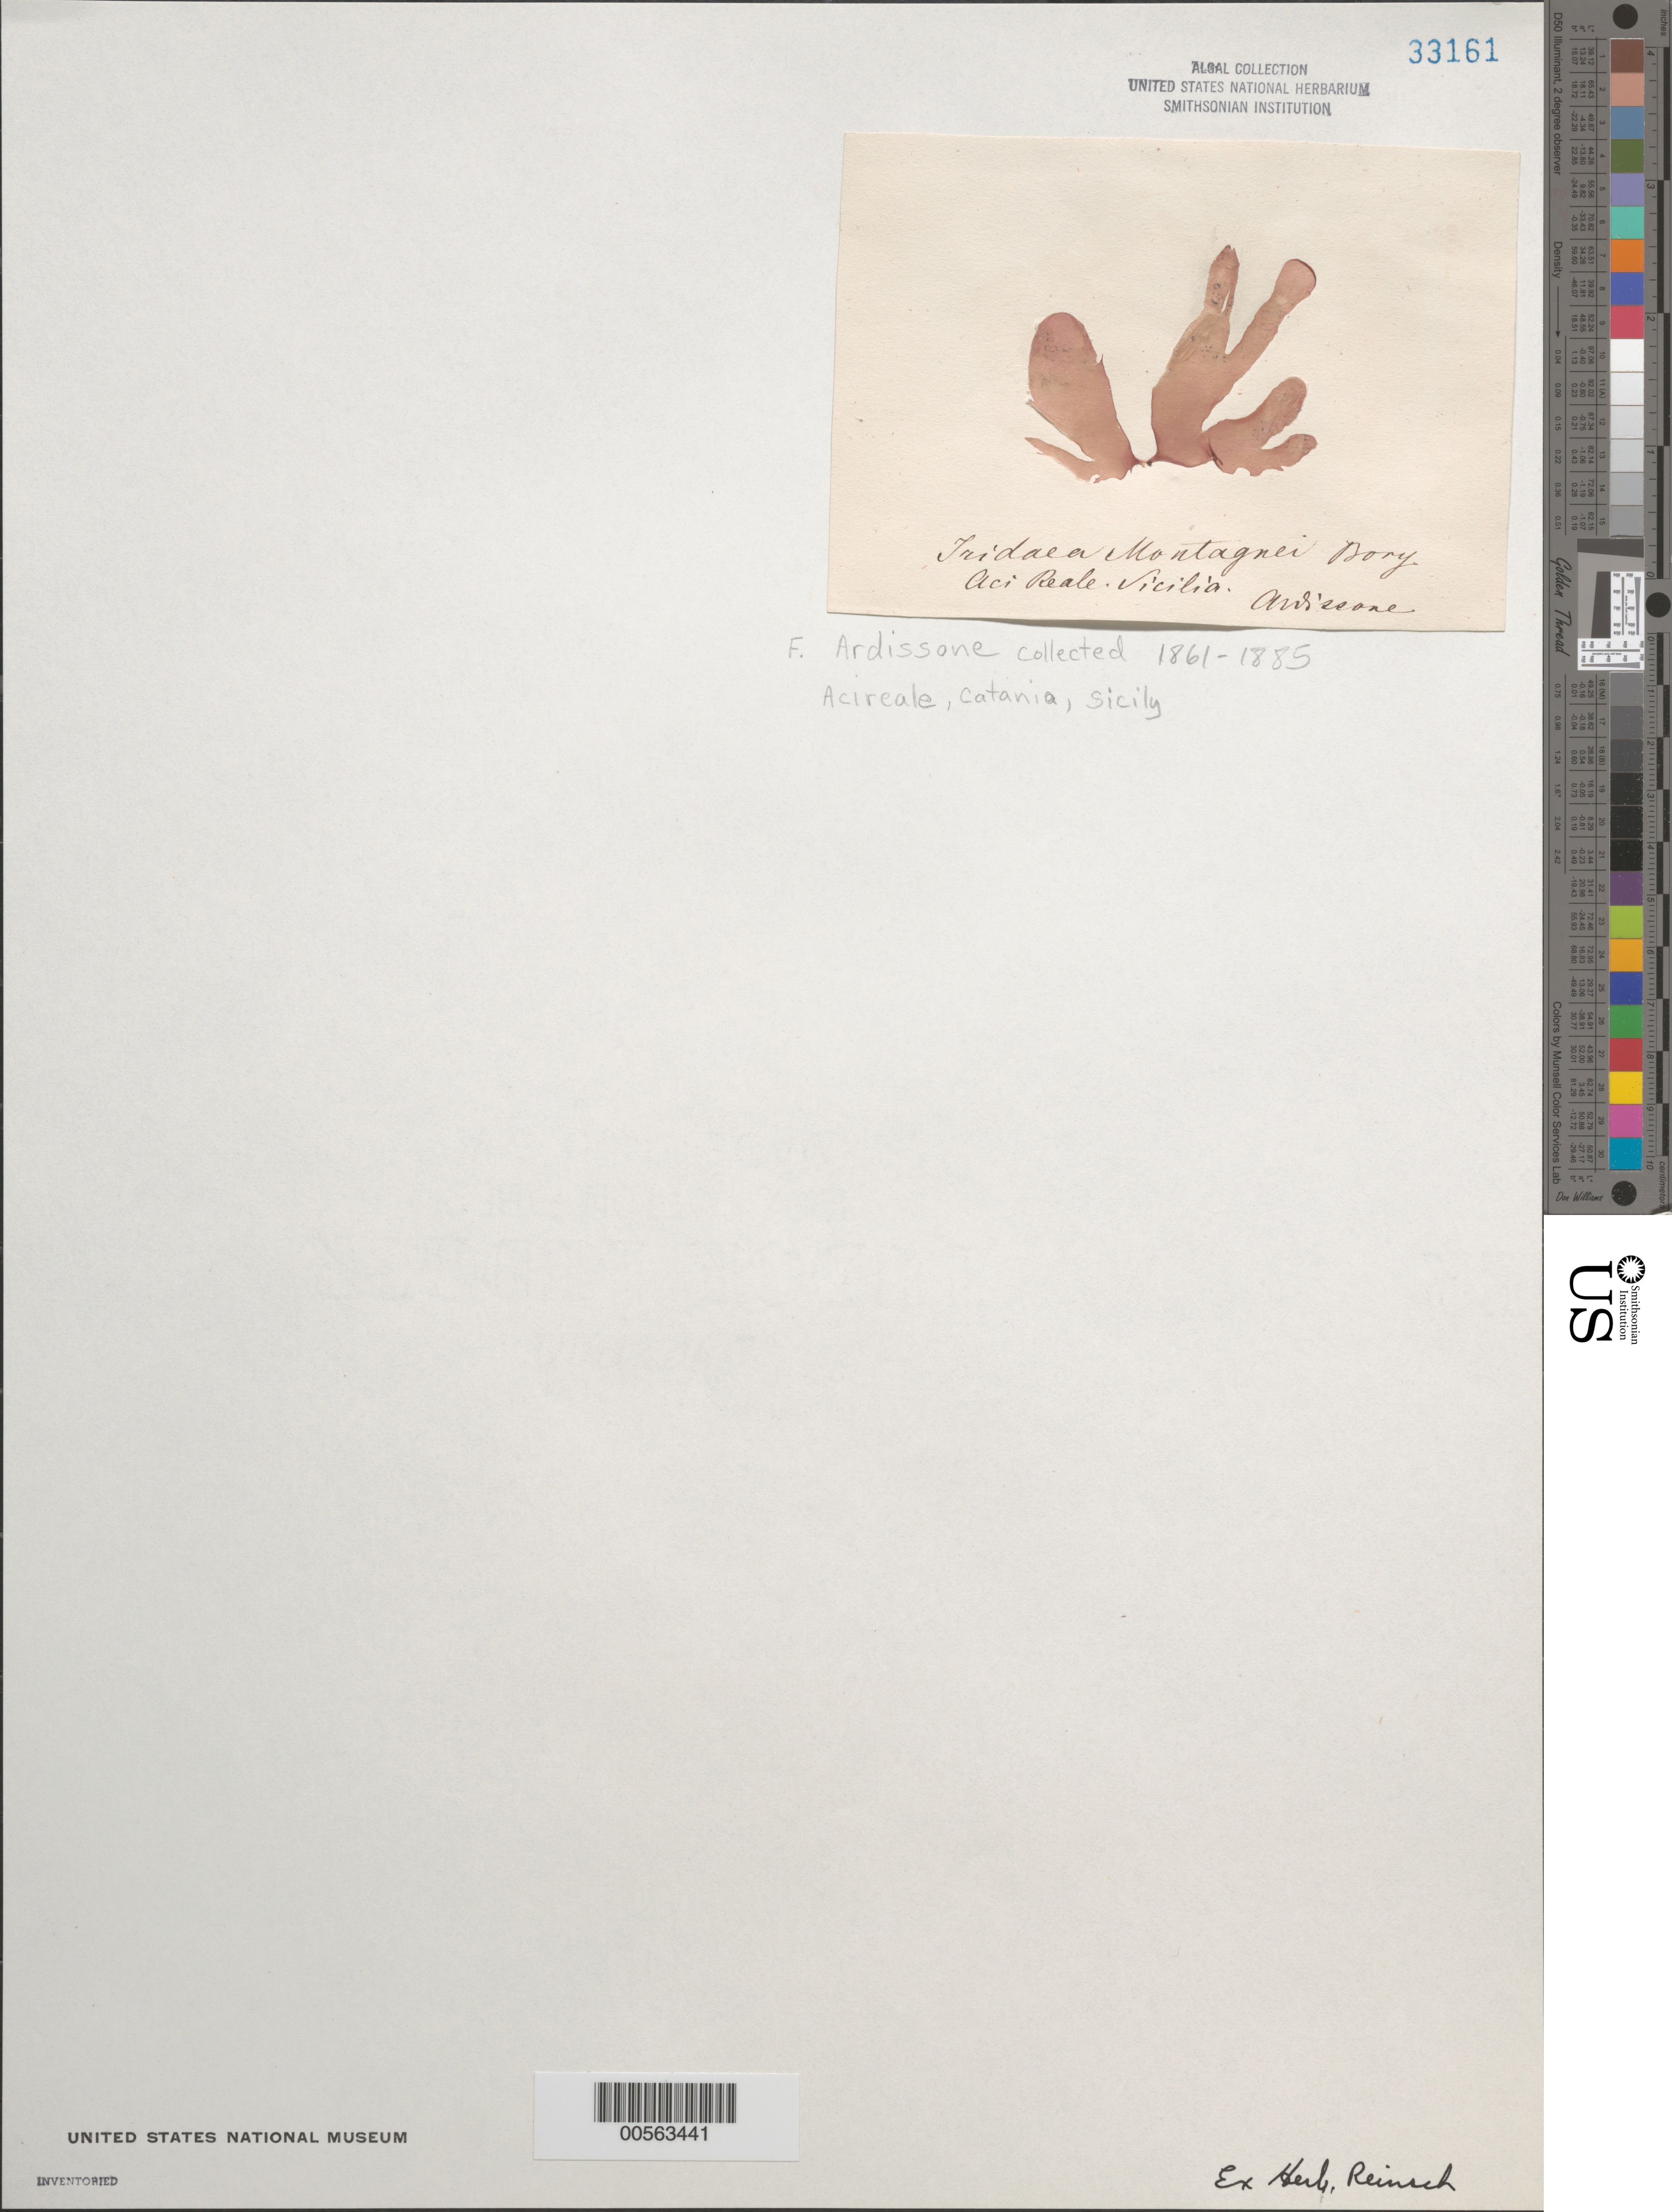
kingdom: Plantae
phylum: Rhodophyta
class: Florideophyceae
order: Nemastomatales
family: Schizymeniaceae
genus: Schizymenia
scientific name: Schizymenia dubyi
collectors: F. Ardissone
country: Italy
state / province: Siciliana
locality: Acireale, catania province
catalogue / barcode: US 33161